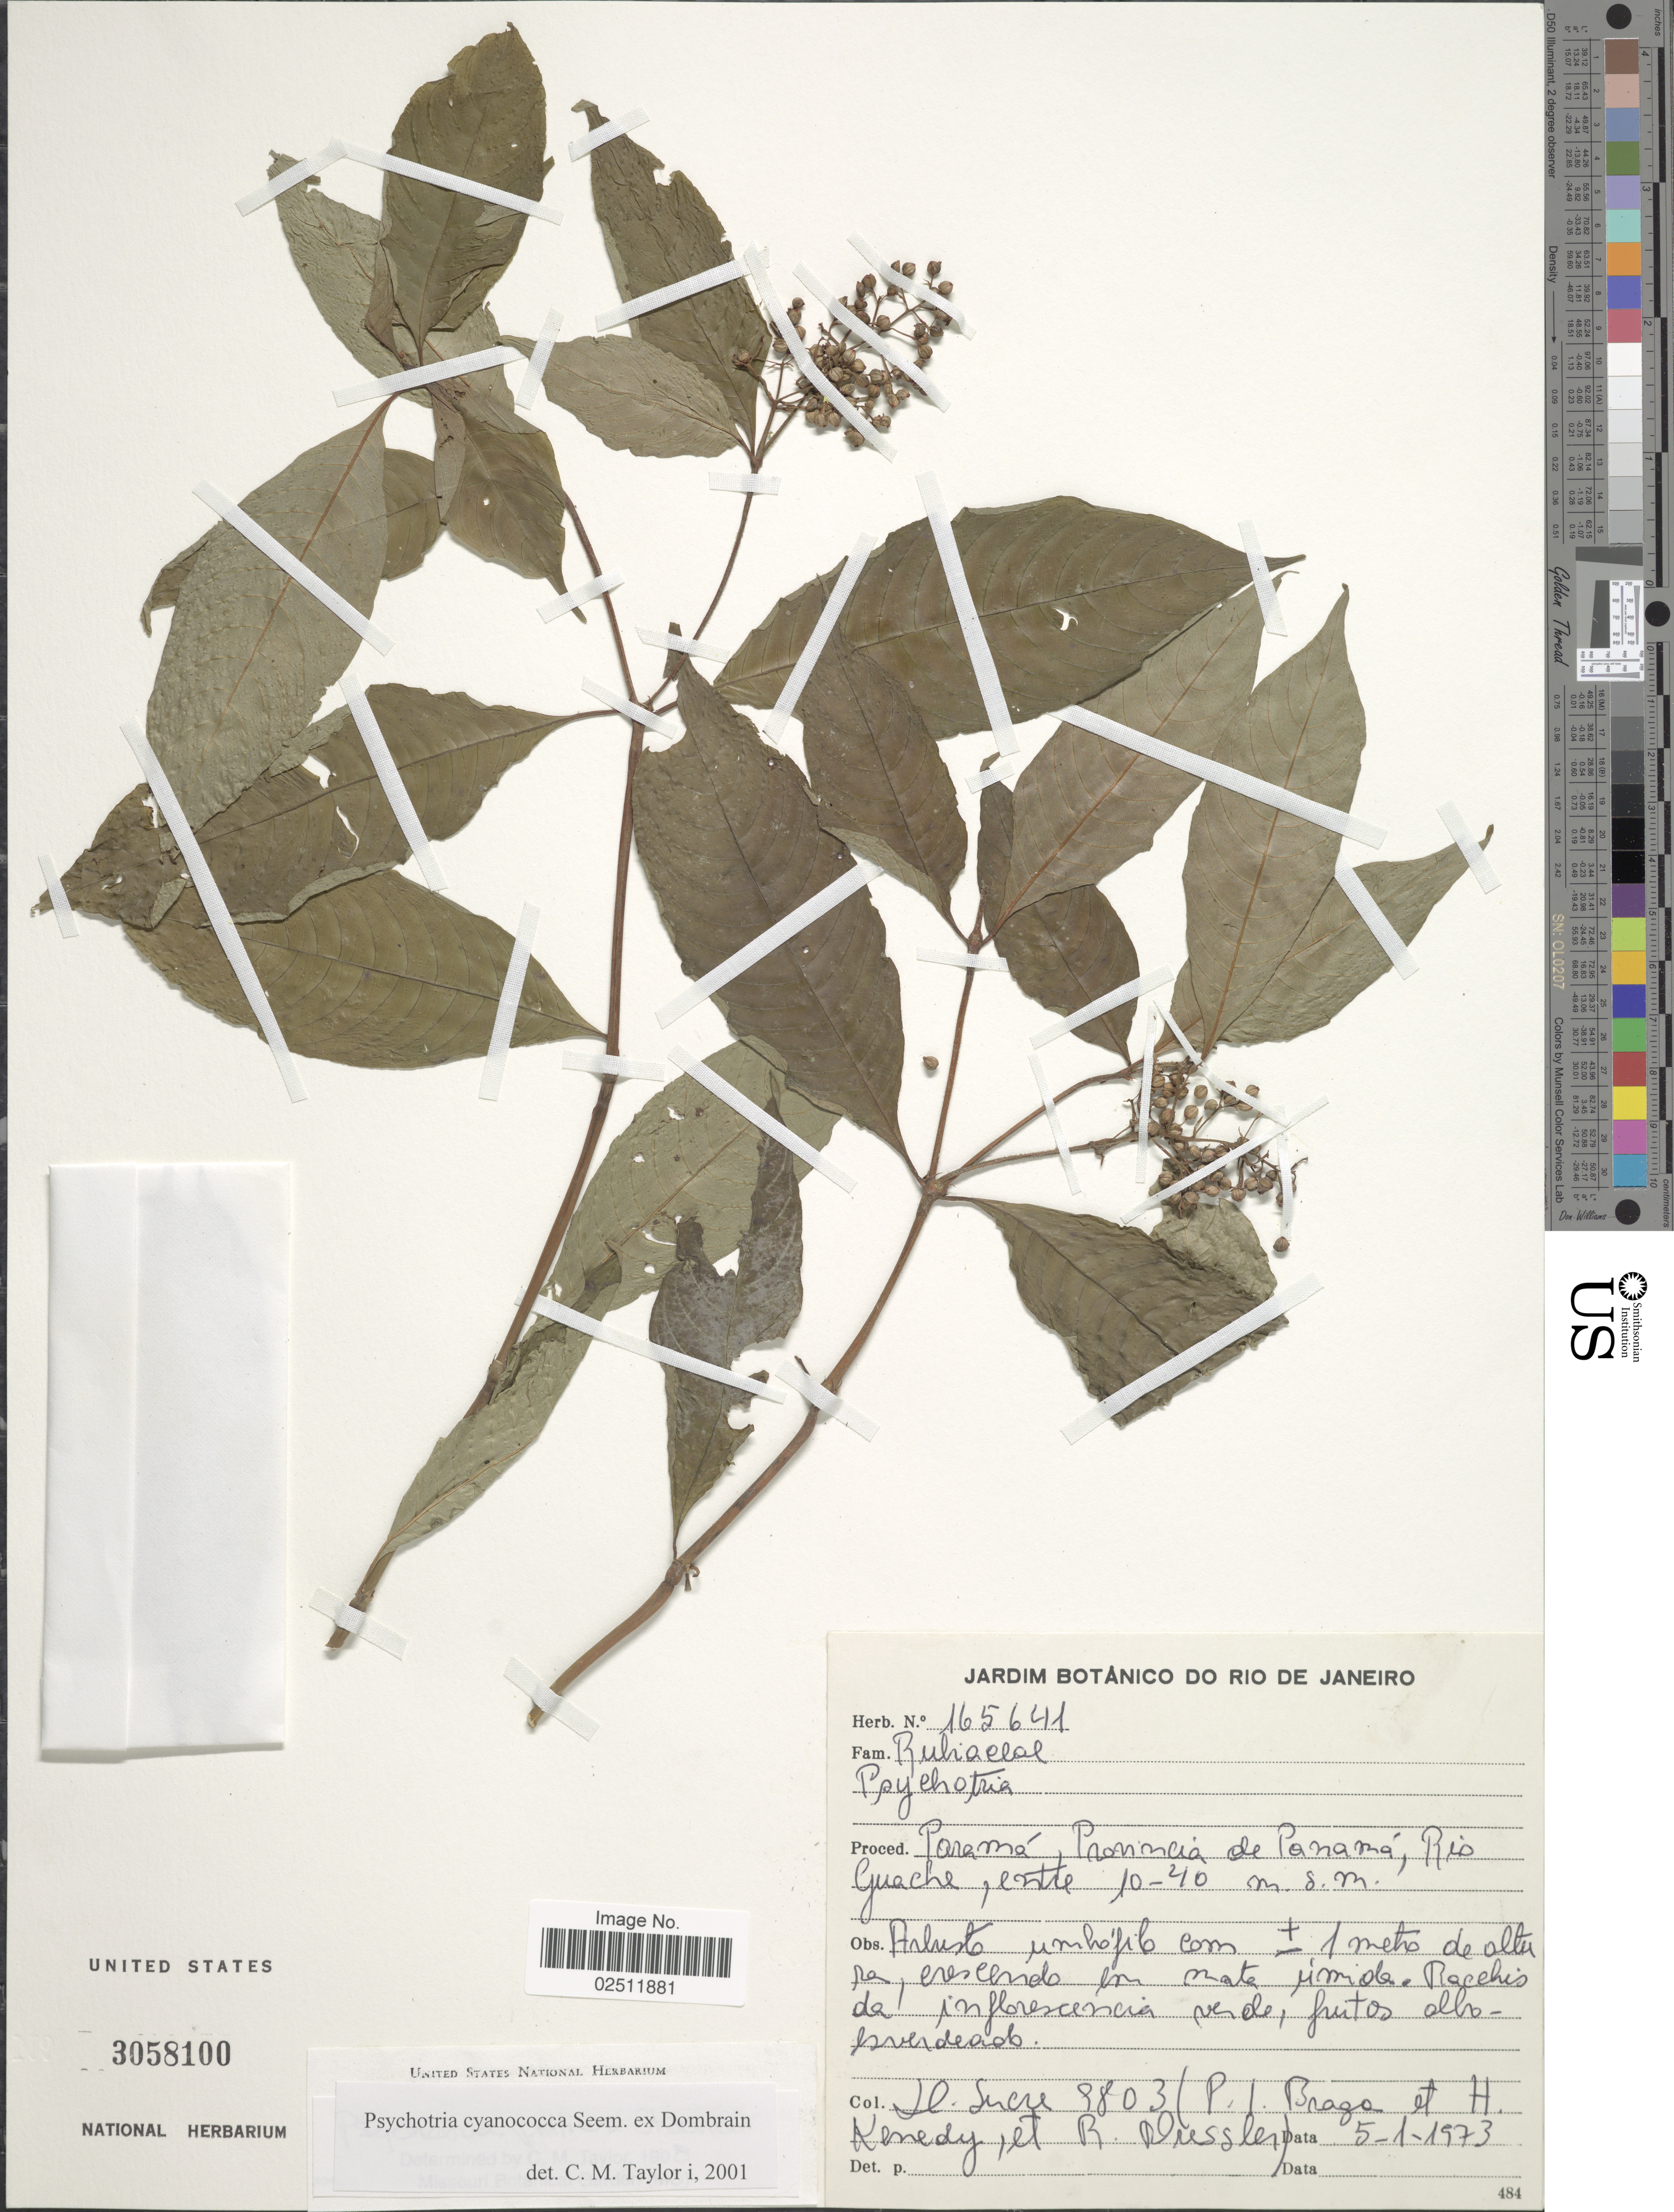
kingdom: Plantae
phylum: Tracheophyta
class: Magnoliopsida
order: Gentianales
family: Rubiaceae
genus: Psychotria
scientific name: Psychotria cyanococca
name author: Seem. ex Dombrain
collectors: D. Sucre, P. I. S. Braga, H. Kenedy & R. Dressler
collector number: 9803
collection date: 1973-01-05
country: Panama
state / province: Panamá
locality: Rio Guache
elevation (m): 10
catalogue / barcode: US 3058100